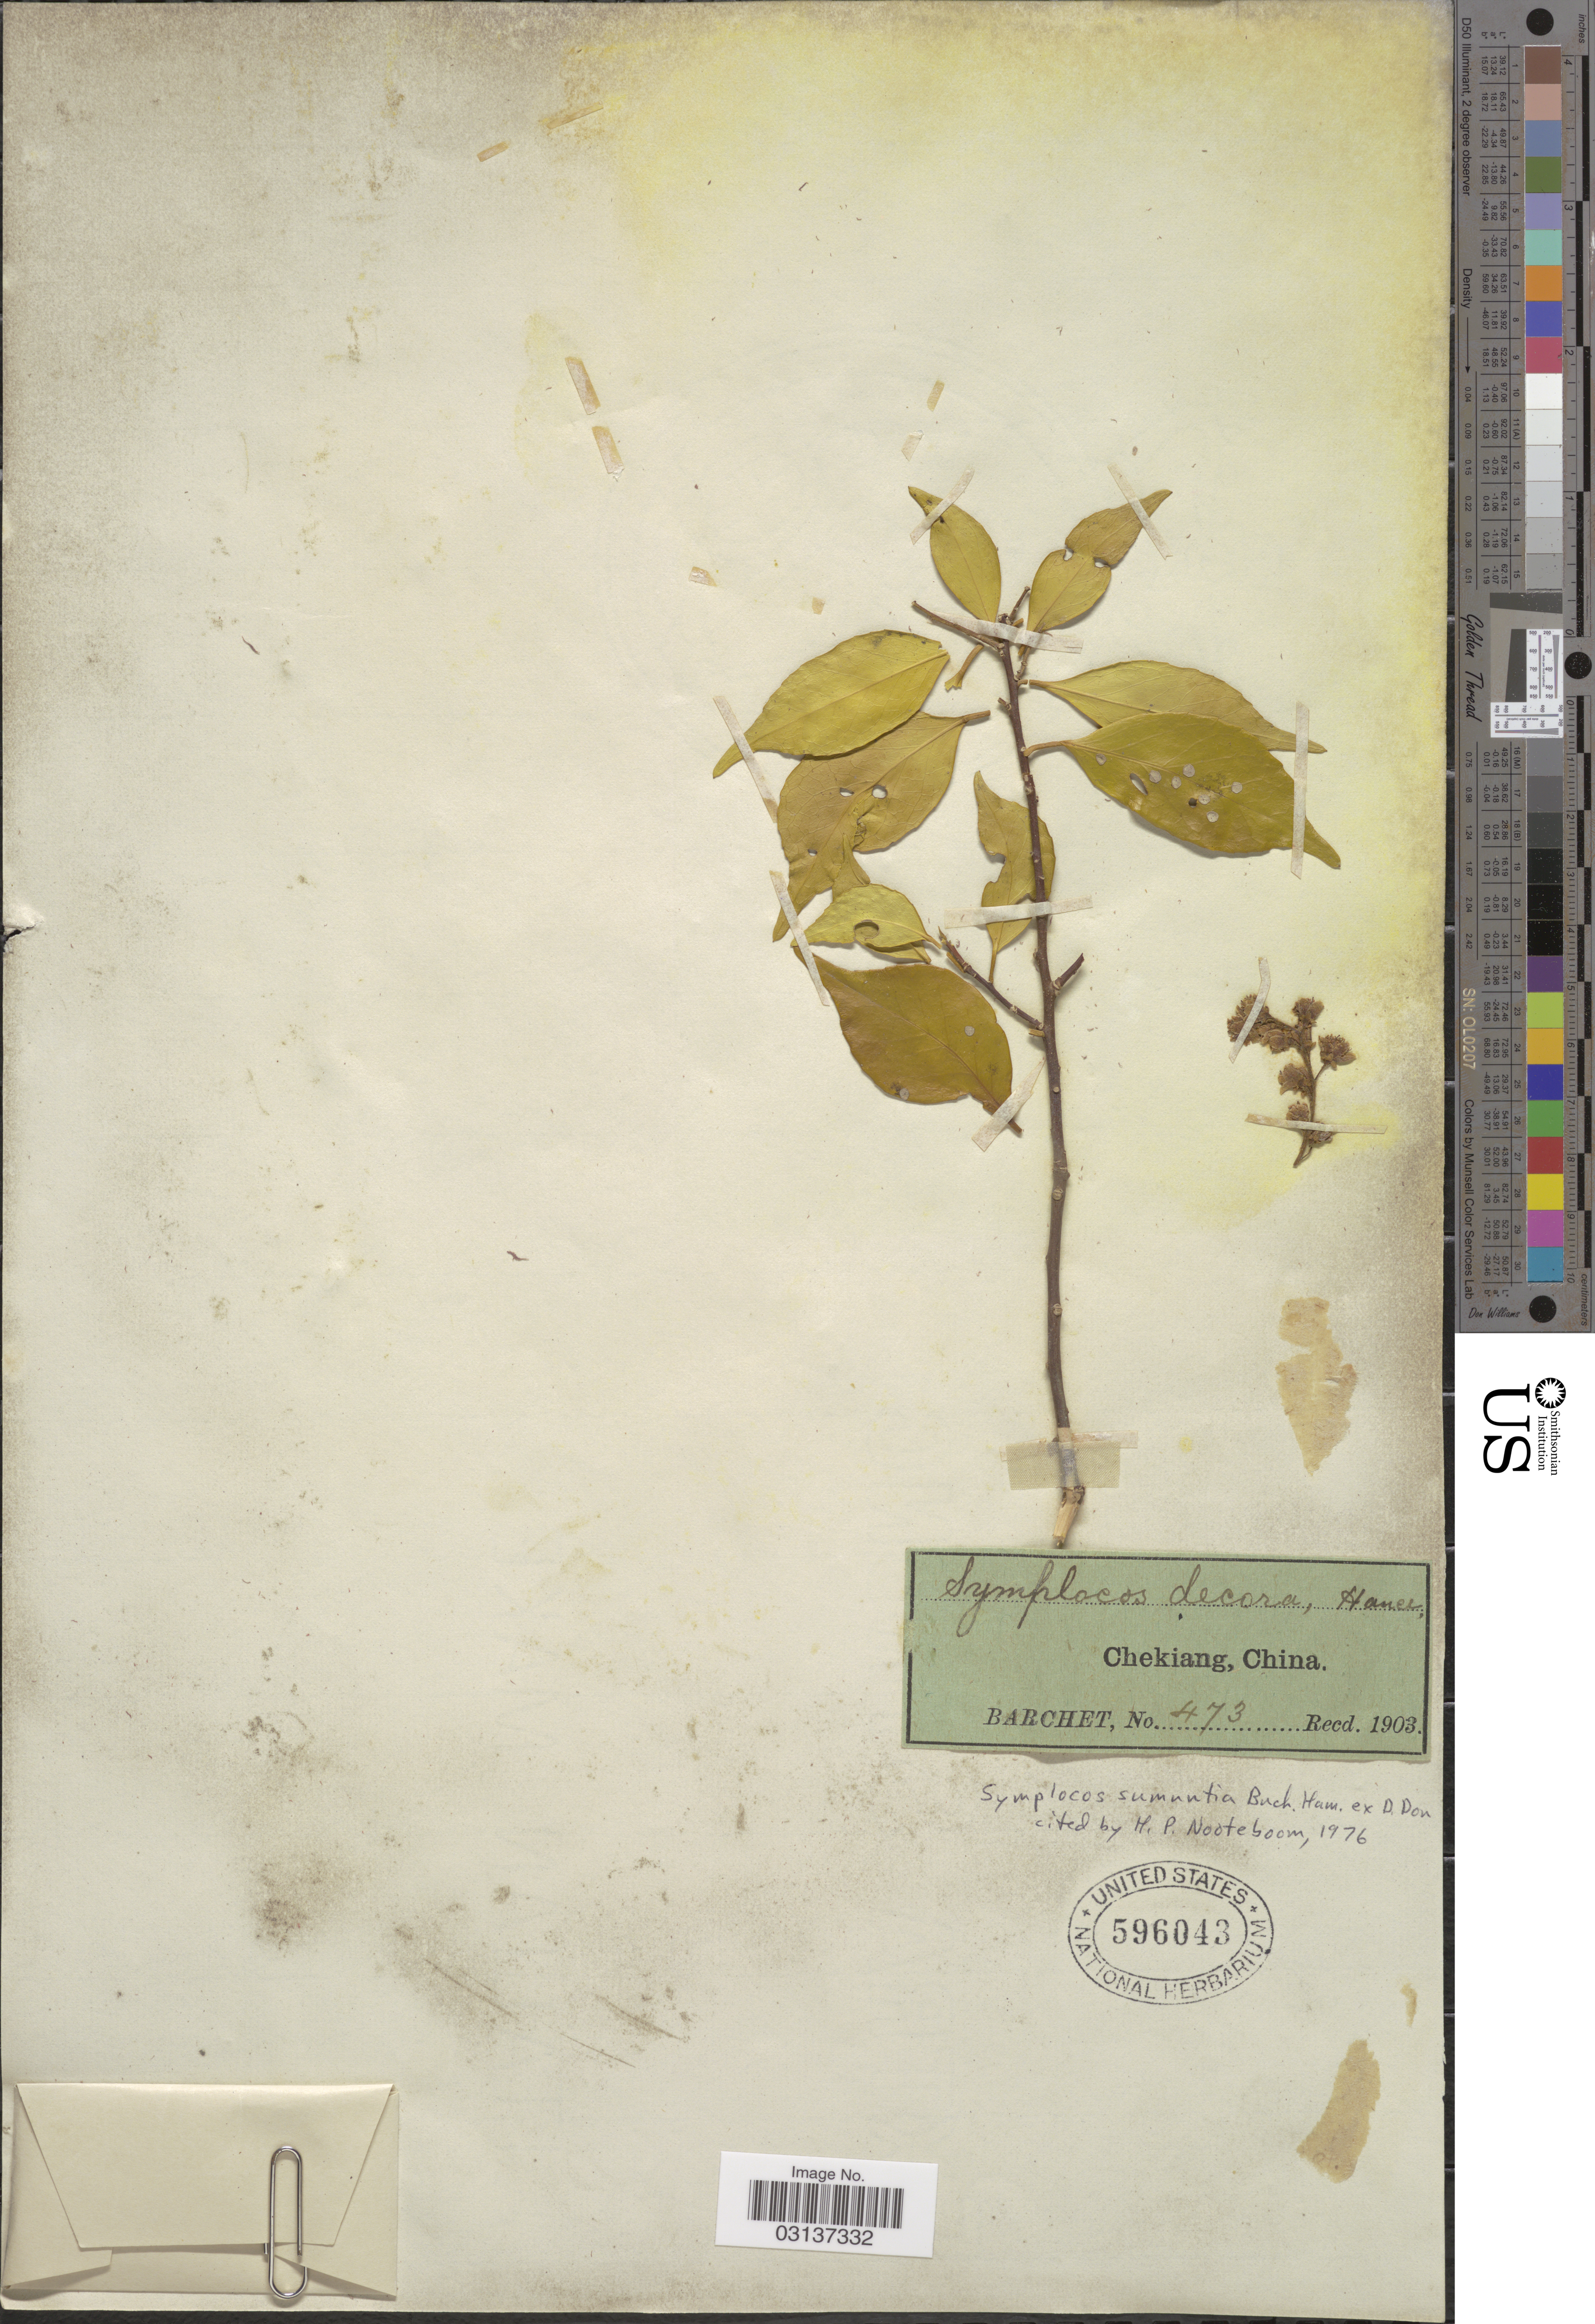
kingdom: Plantae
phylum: Tracheophyta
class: Magnoliopsida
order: Ericales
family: Symplocaceae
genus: Symplocos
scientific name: Symplocos sumuntia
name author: Buch.-Ham. ex D. Don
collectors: S. P. Barchet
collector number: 473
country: China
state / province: Zhejiang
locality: Chekiang.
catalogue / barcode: US 596043